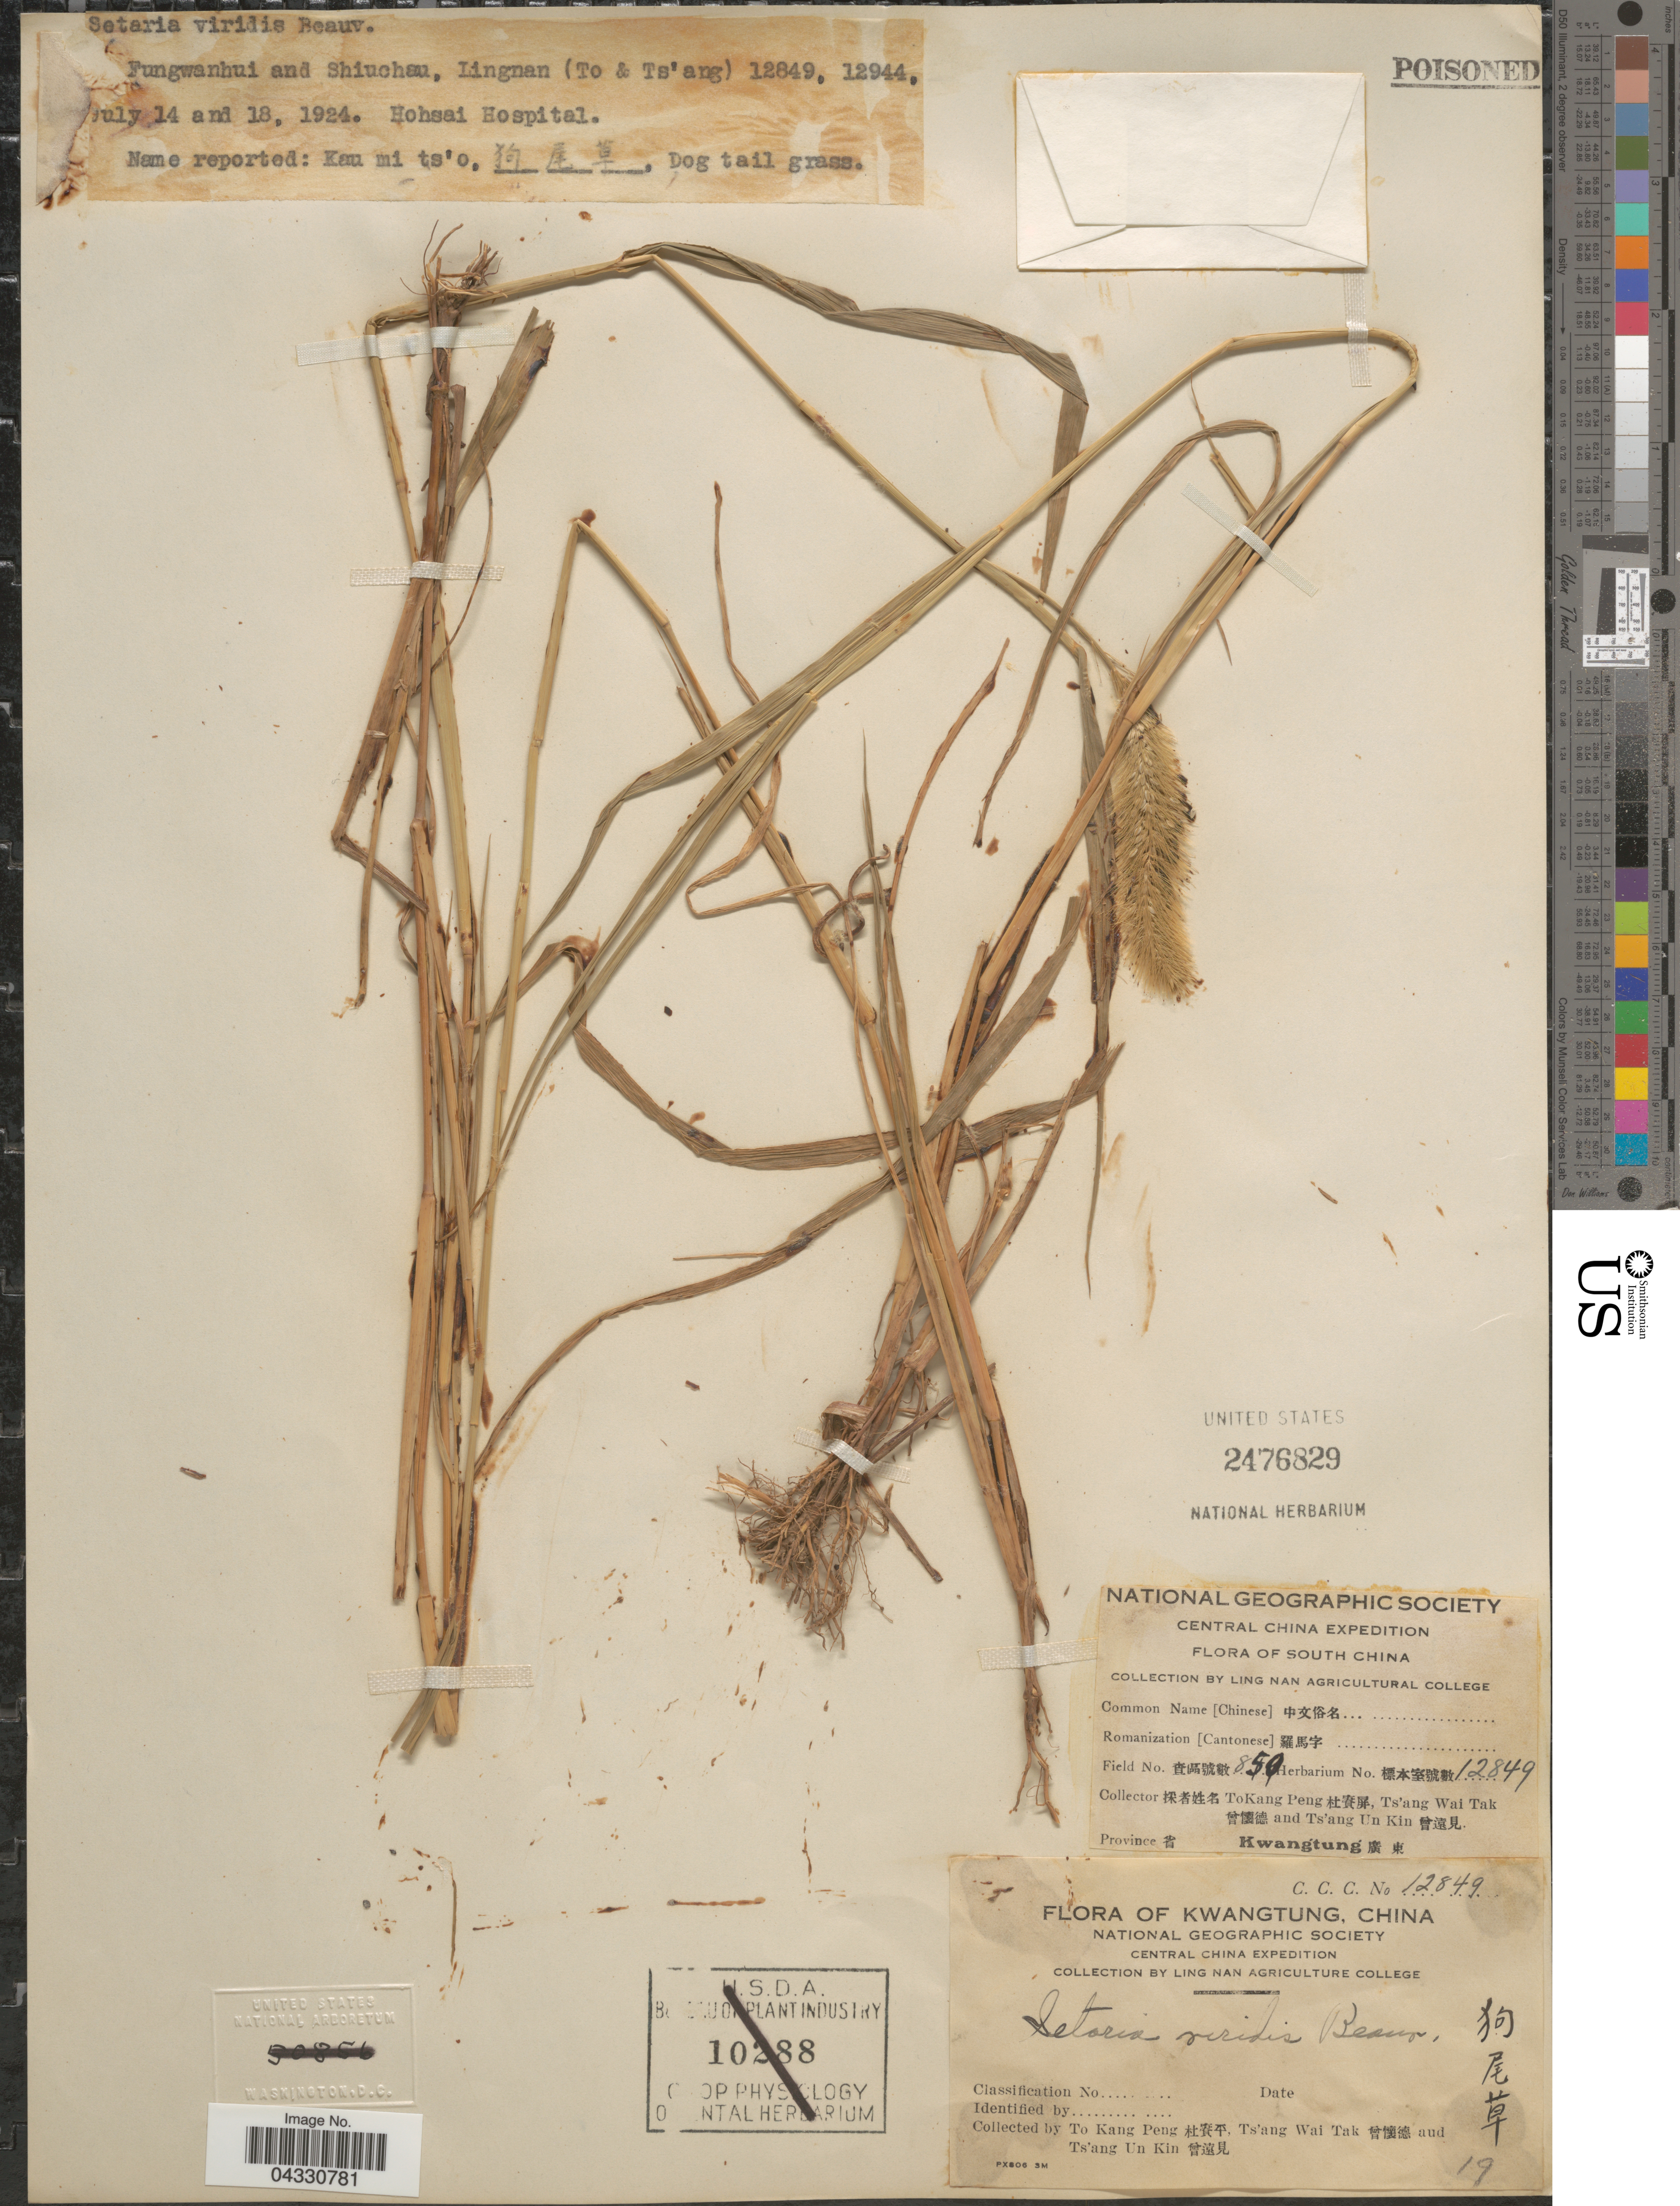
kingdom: Plantae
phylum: Tracheophyta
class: Liliopsida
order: Poales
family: Poaceae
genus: Setaria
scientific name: Setaria viridis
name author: (L.) P. Beauv.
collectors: Kang Peng To, W. T. Tsang & Ts' Ang Un Kin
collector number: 850/12849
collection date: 1924-07-14/1924-07-18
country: China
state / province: Guangdong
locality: Central China E[Foreign script]pedition. South China. Province [Foreign script] Kwangtung [Foreign script]. Fungwanhui and Shiuchau, Lingnan. Hohsai Hospital.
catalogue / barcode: US 2476829